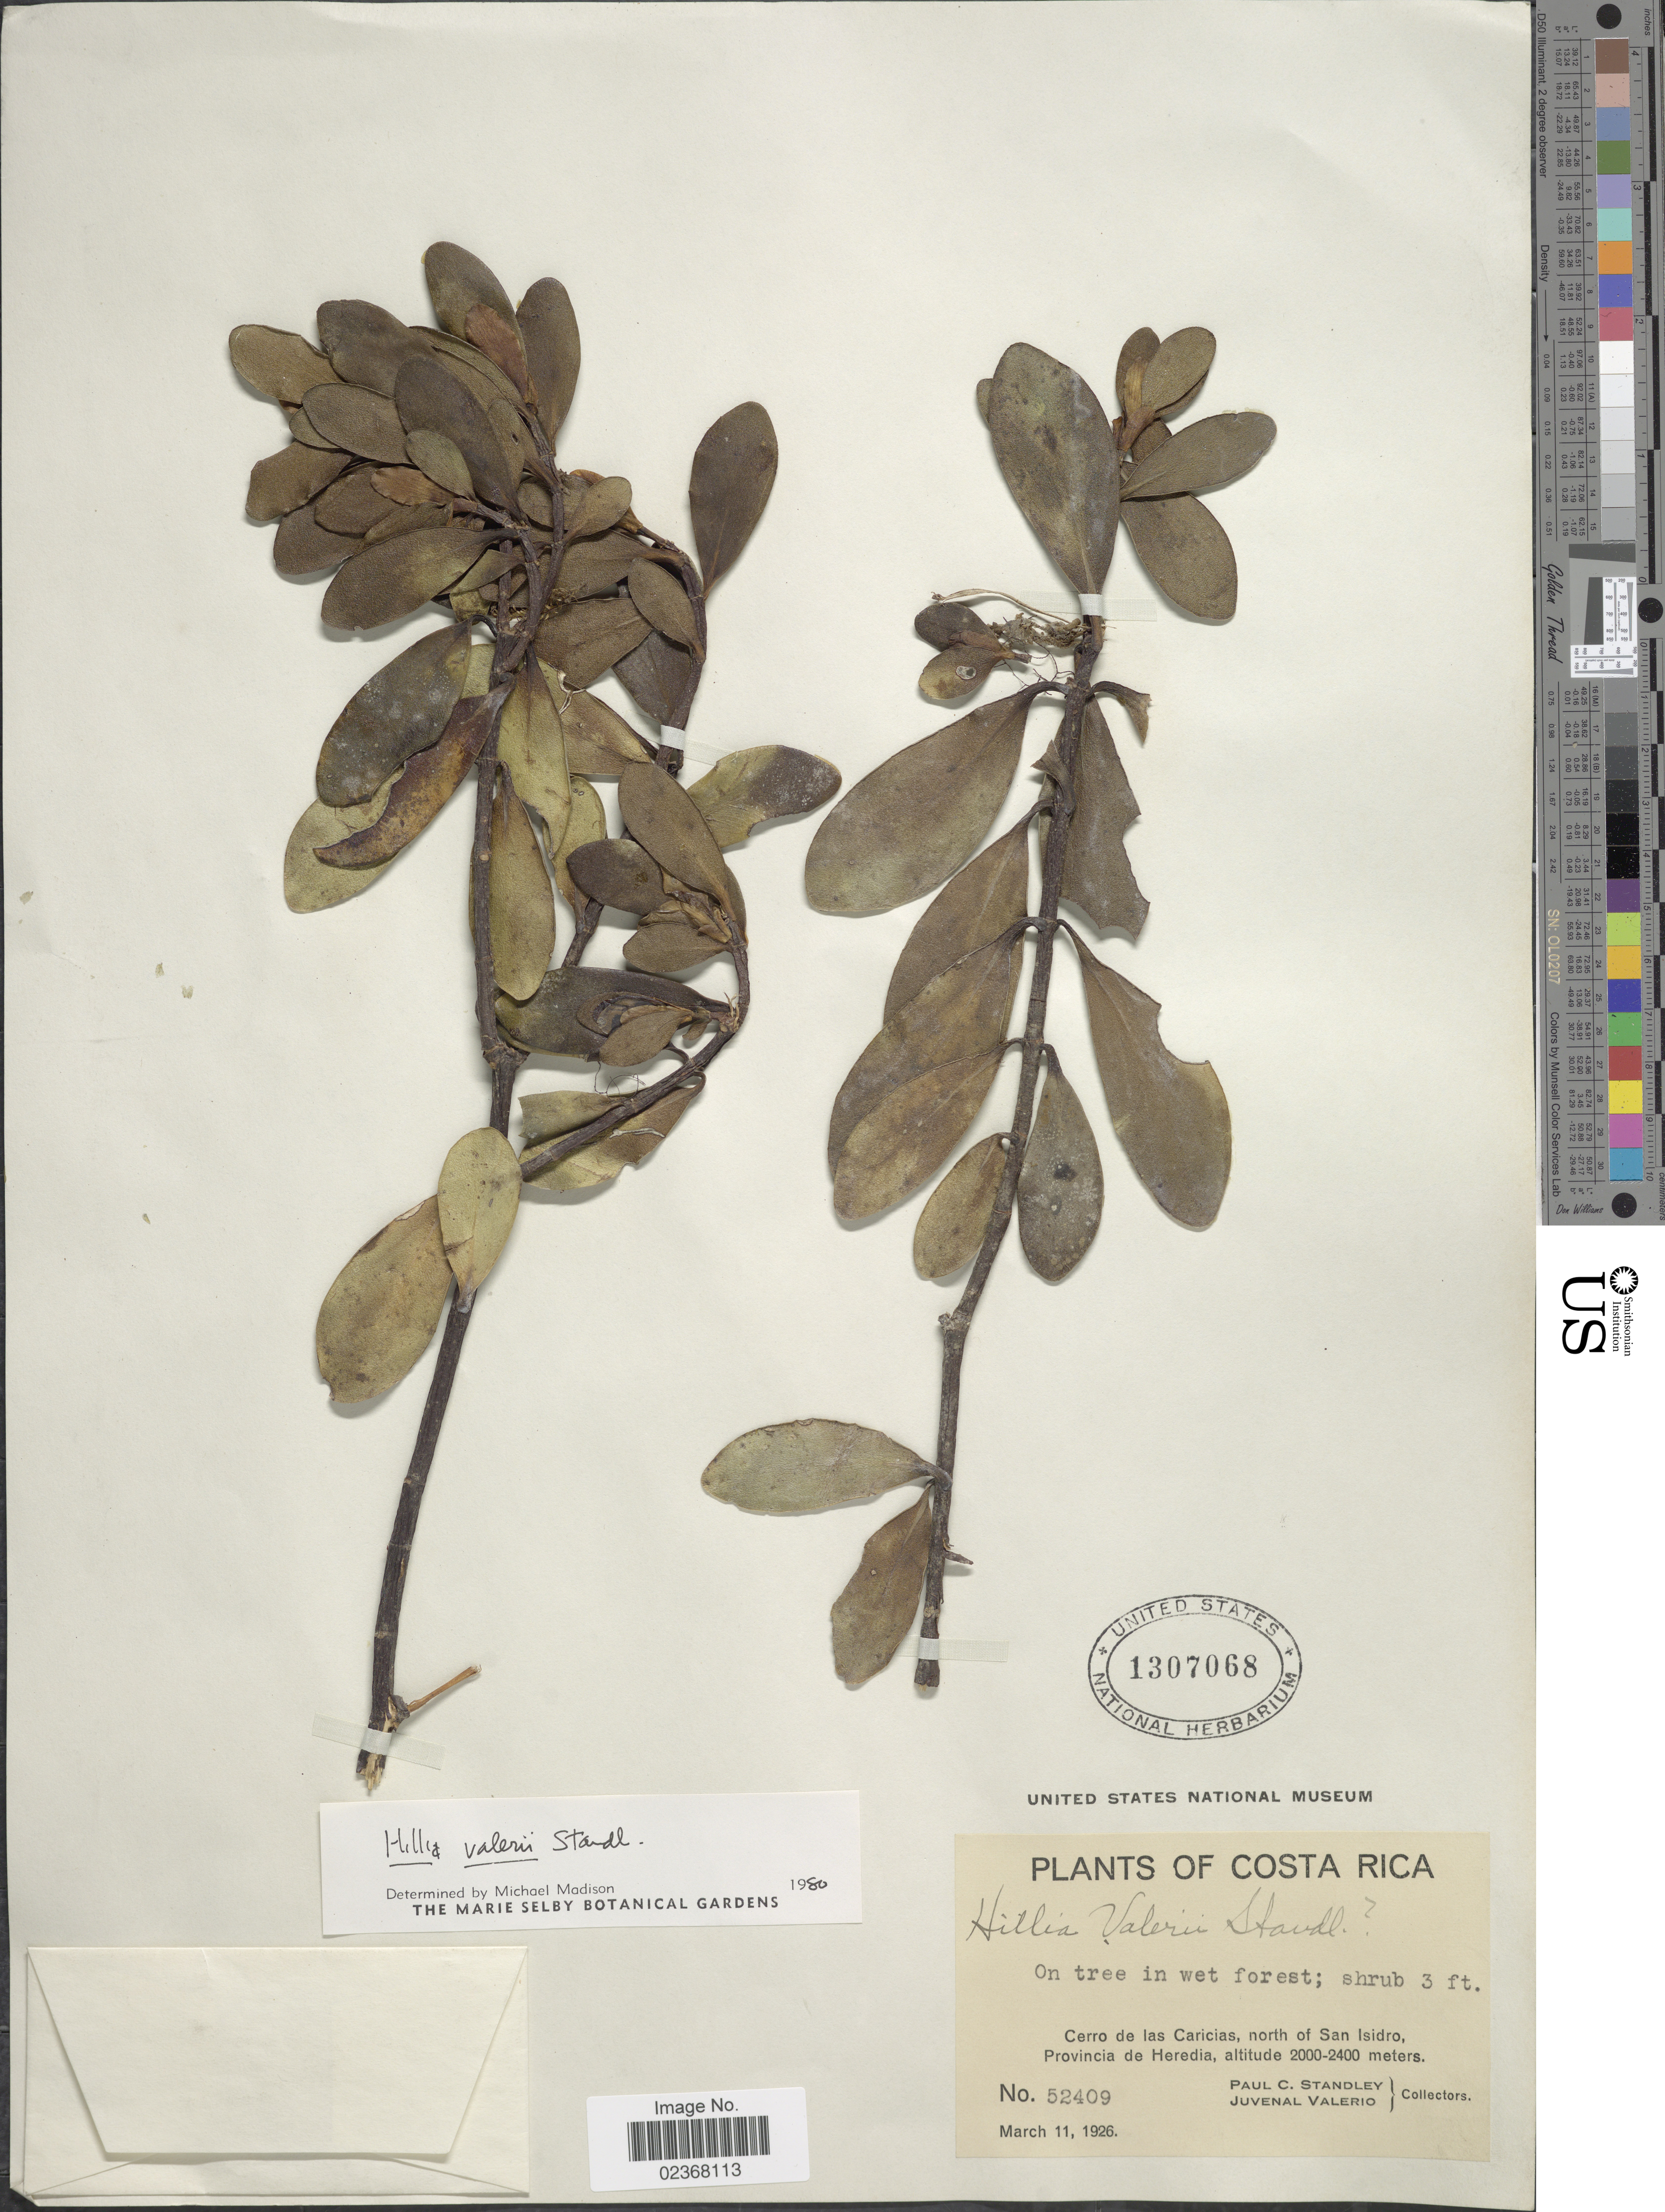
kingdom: Plantae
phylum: Tracheophyta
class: Magnoliopsida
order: Gentianales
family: Rubiaceae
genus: Cosmibuena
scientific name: Cosmibuena valerioi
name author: (Standl.) C.M. Taylor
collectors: P. C. Standley & J. Valerio R.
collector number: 52409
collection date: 1926-03-11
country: Costa Rica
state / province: Heredia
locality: Cerro de las Caricias, north of San Isidro, Provincia de Heredia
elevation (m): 2000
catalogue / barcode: US 1307068